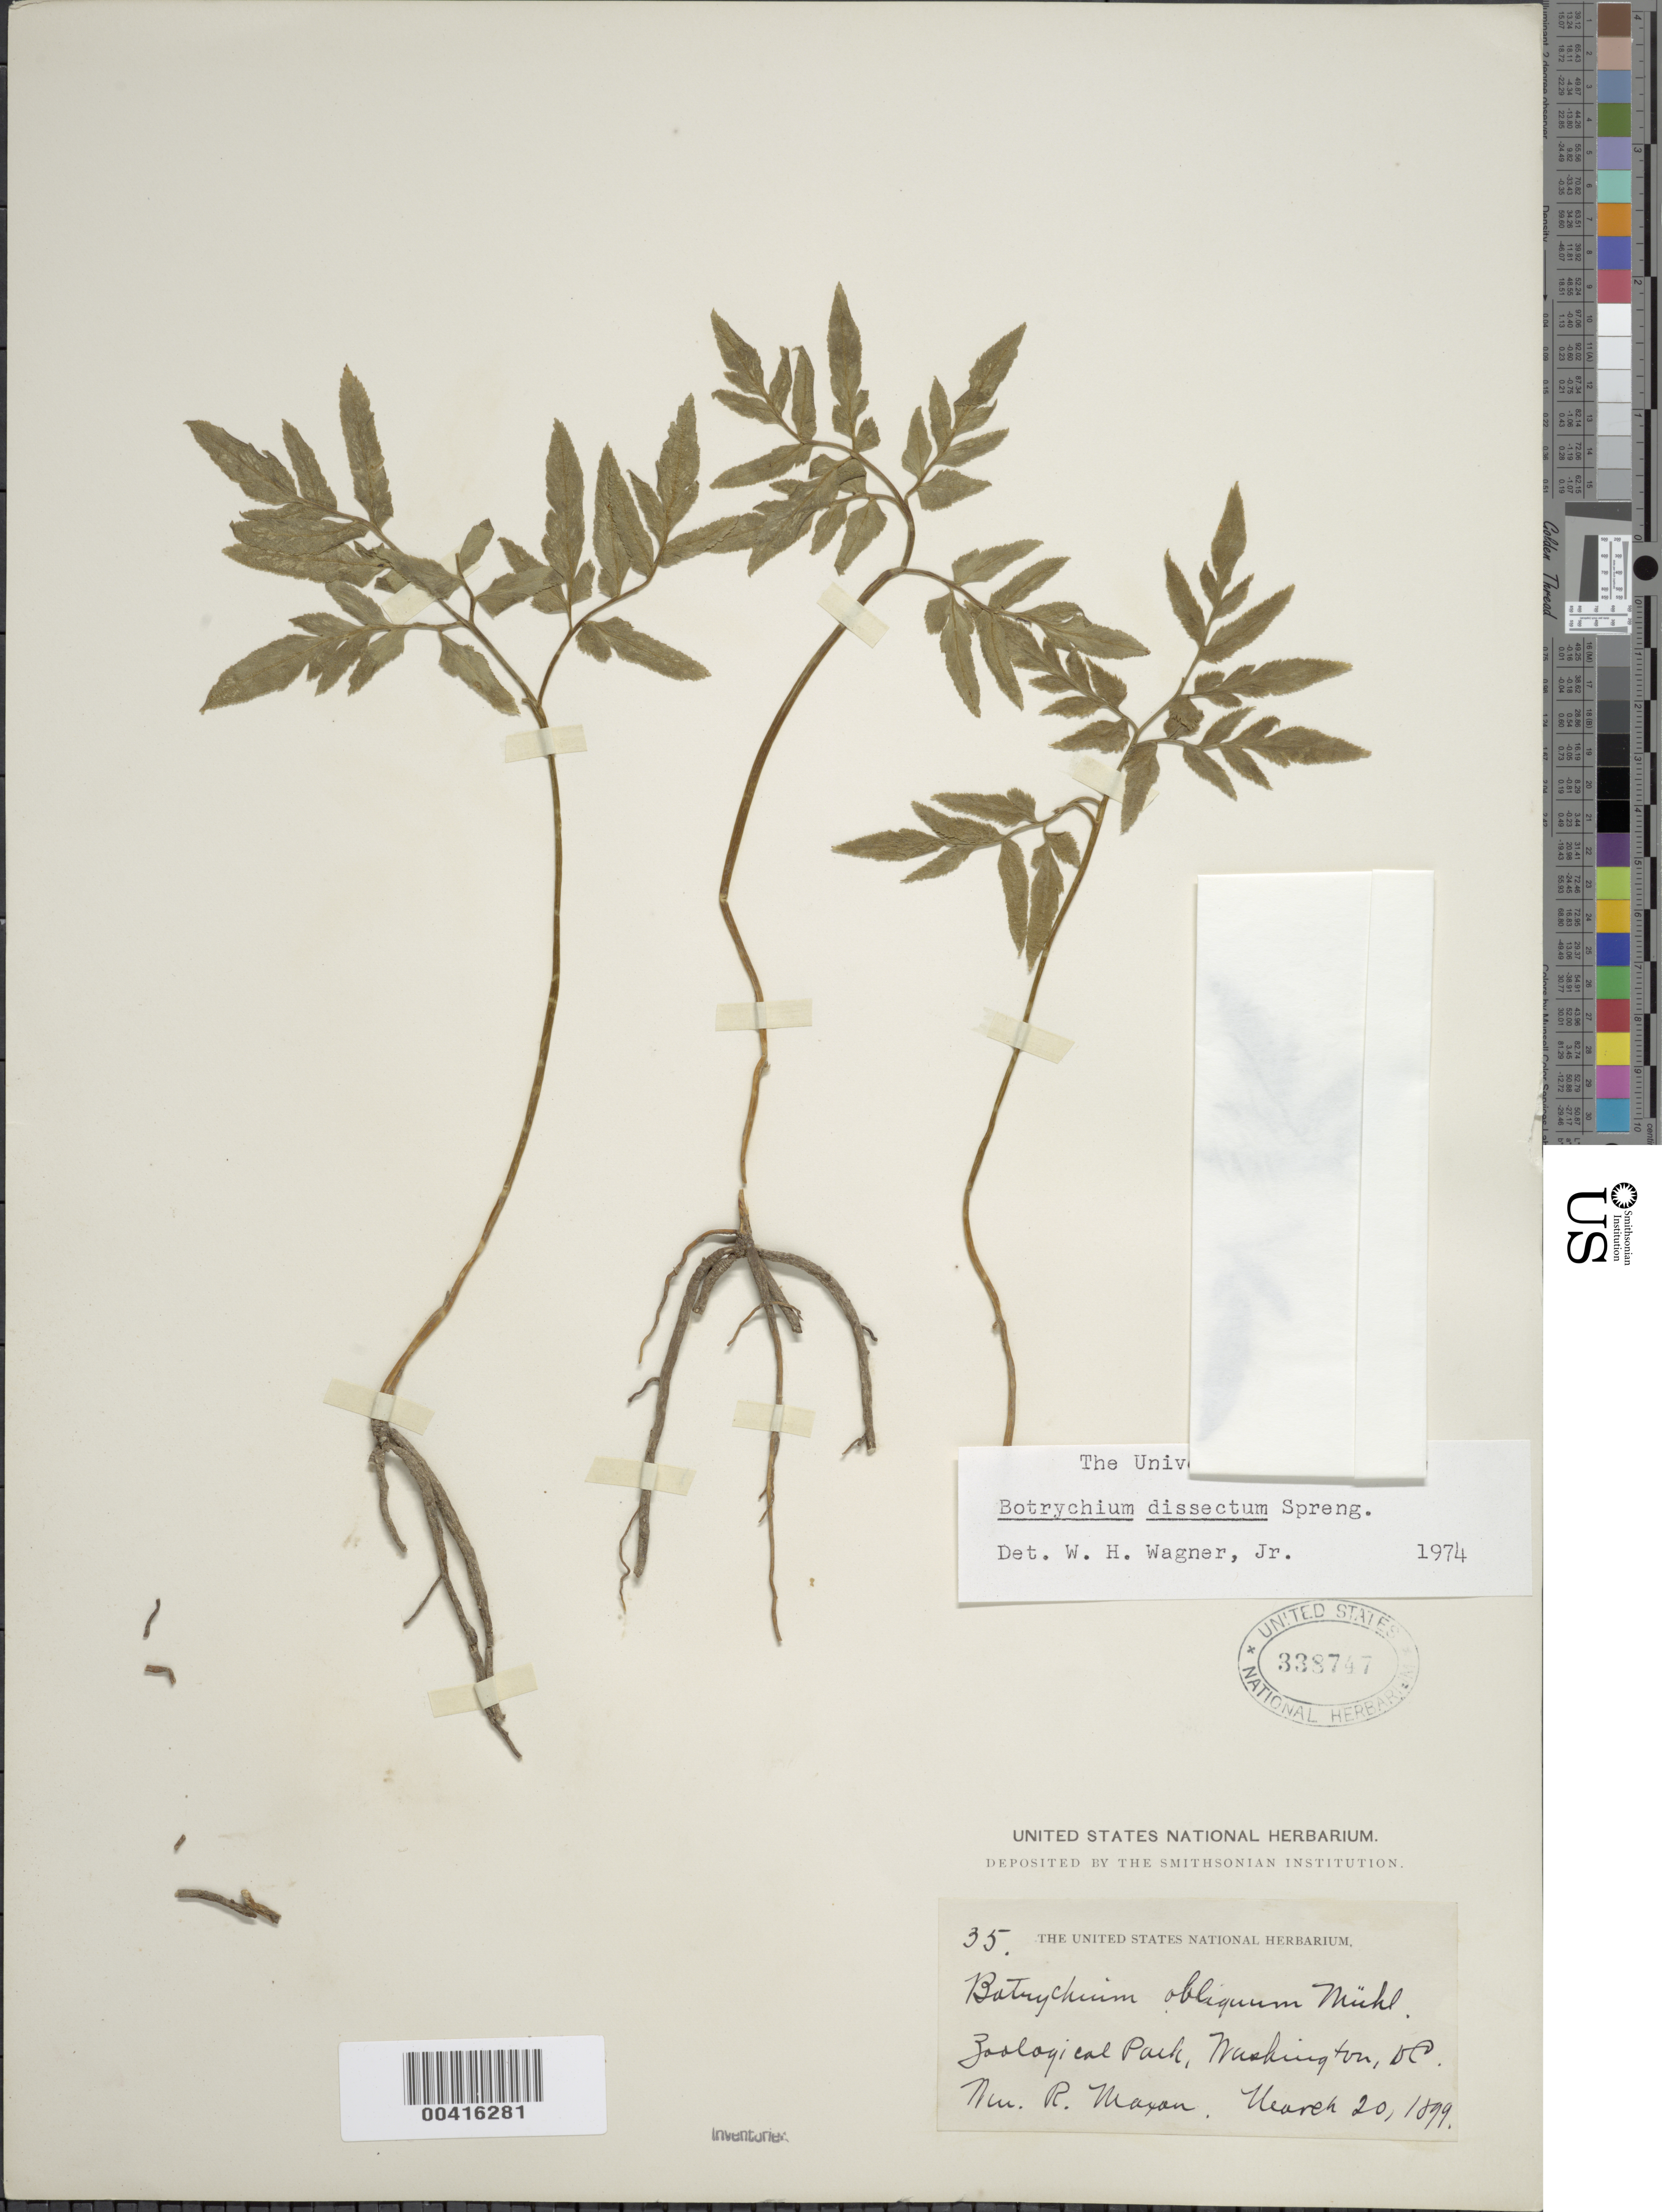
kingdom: Plantae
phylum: Tracheophyta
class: Polypodiopsida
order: Ophioglossales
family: Ophioglossaceae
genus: Botrychium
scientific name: Botrychium dissectum var. obliquum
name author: Clute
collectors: W. R. Maxon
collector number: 35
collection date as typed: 20 Mar 1899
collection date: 1899-03-20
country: United States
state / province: District of Columbia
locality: Zoological Park Rock Creek Park and Vicinity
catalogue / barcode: US 338747